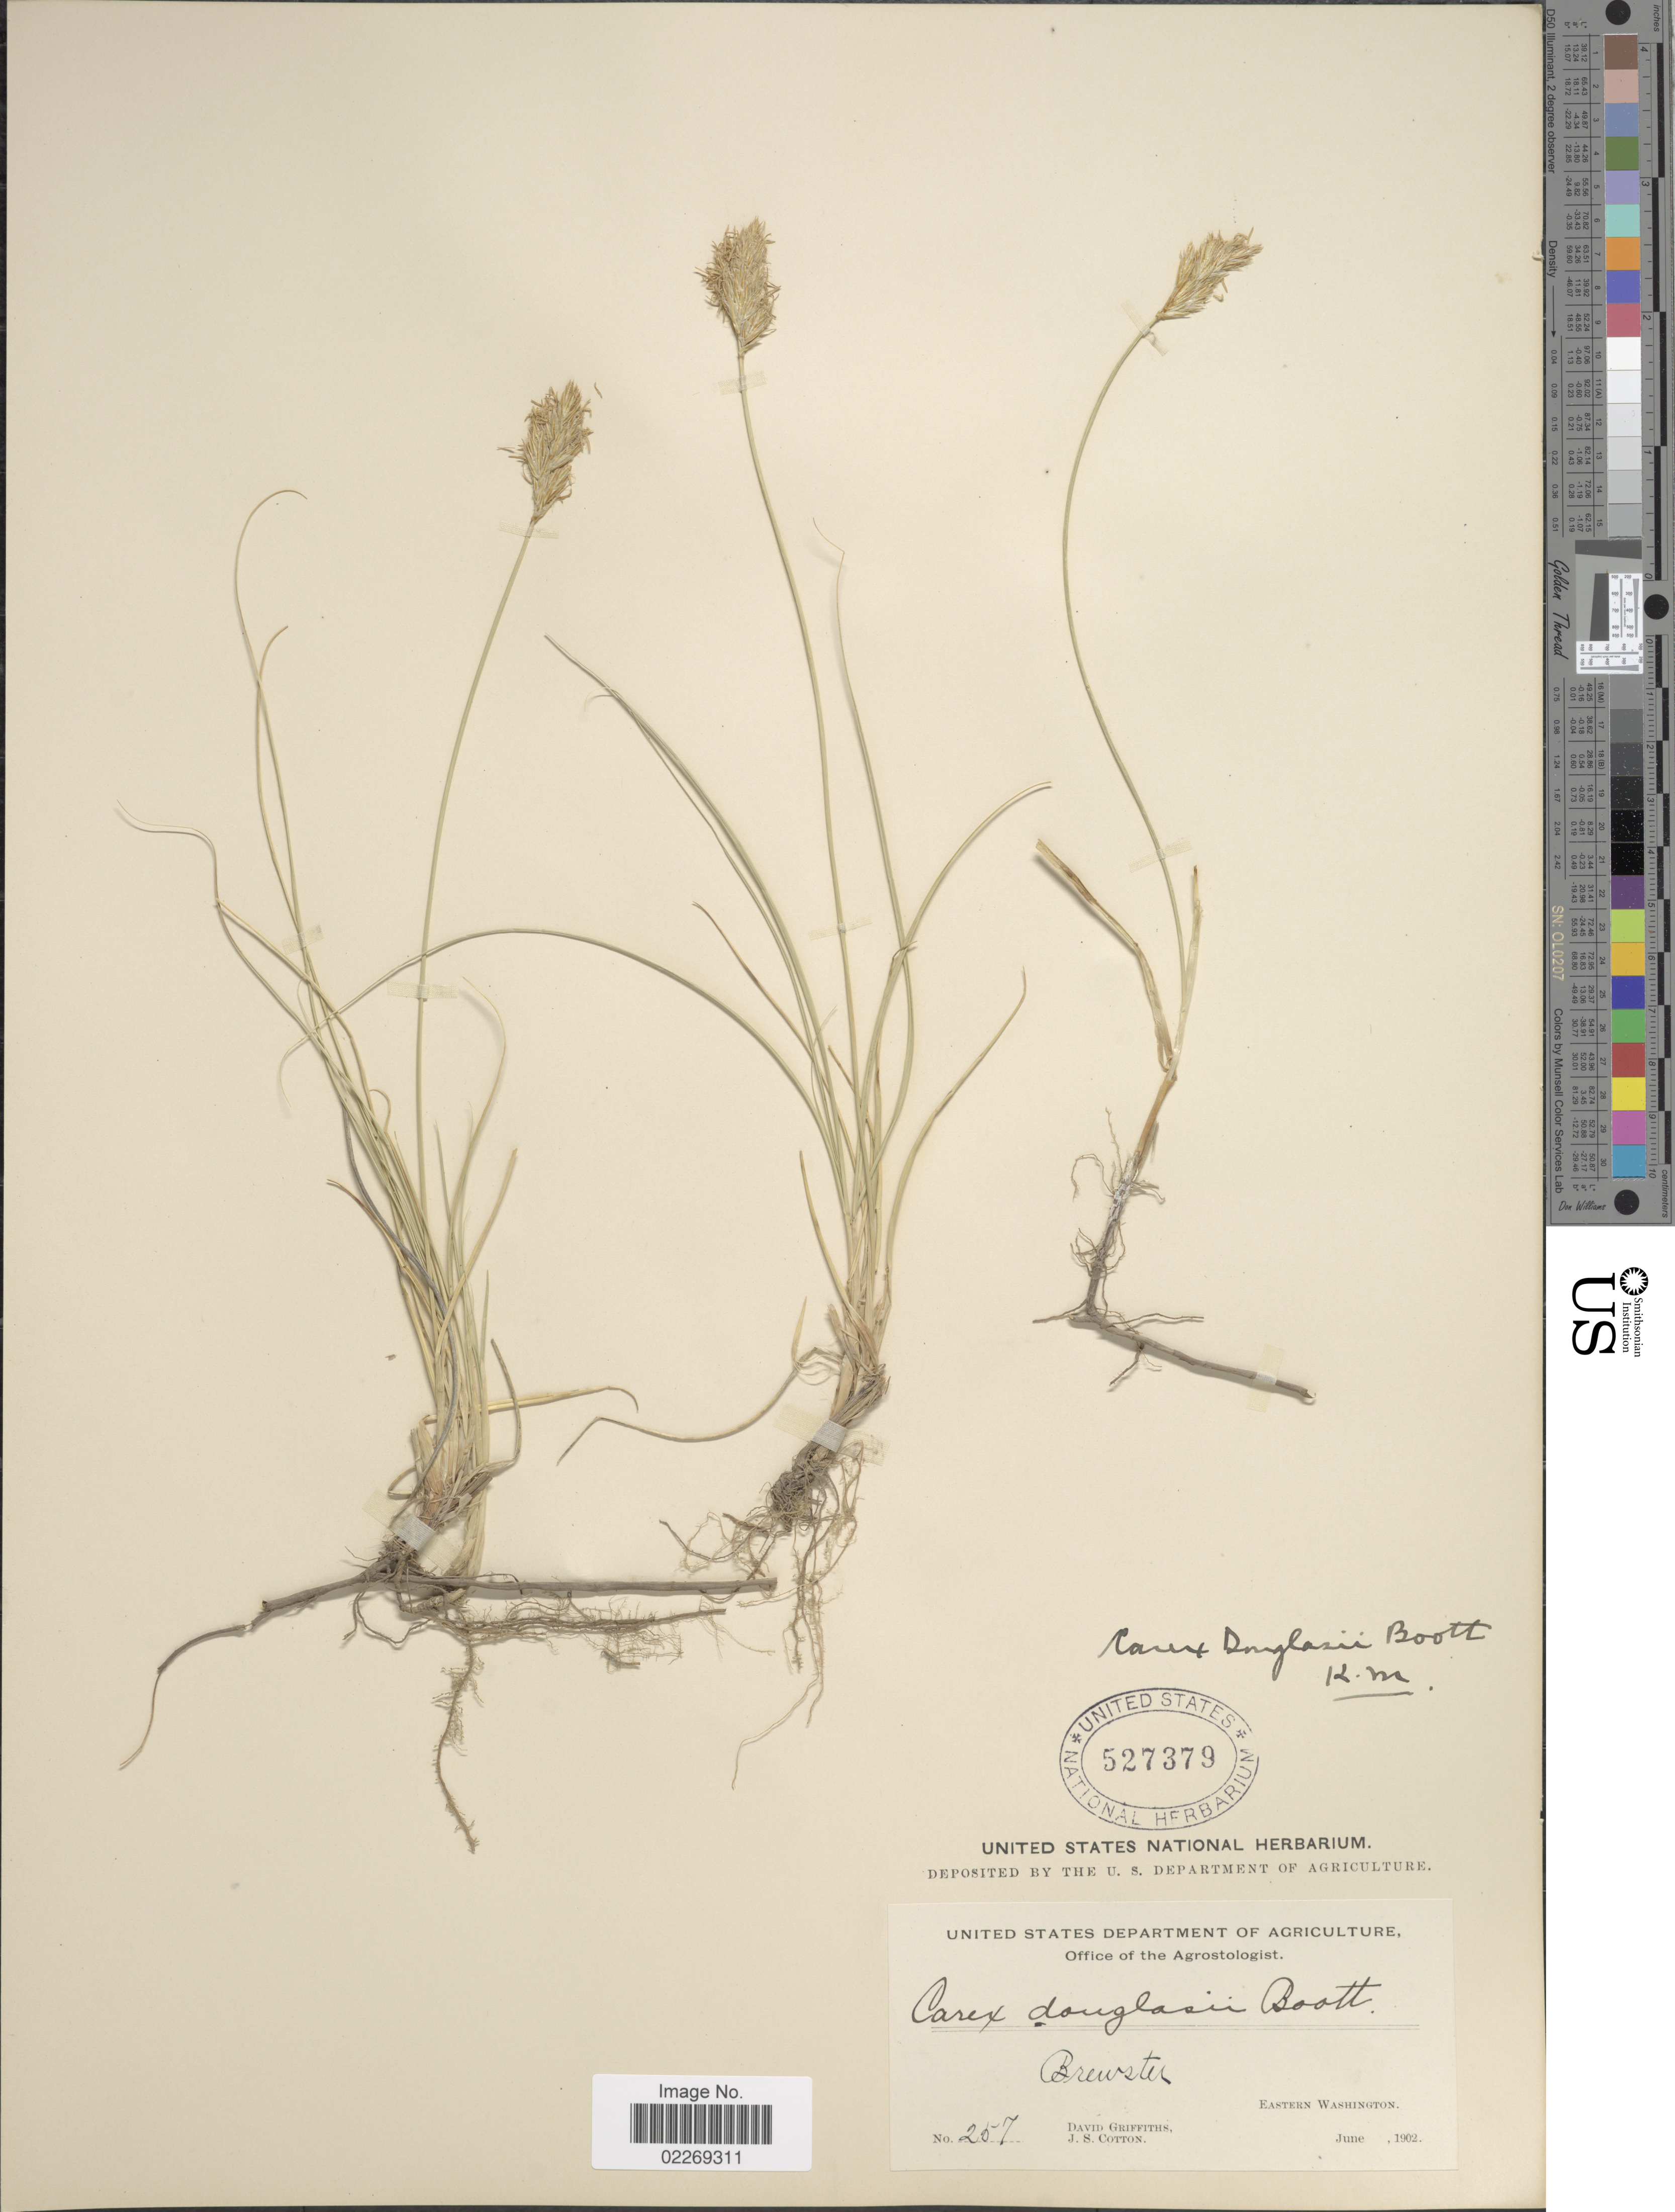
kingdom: Plantae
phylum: Tracheophyta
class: Liliopsida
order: Poales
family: Cyperaceae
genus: Carex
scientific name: Carex douglasii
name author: Boott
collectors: D. Griffiths & J. S. Cotton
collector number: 257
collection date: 1902-06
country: United States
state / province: Washington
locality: Brewster. Eastern Washington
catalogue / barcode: US 527379